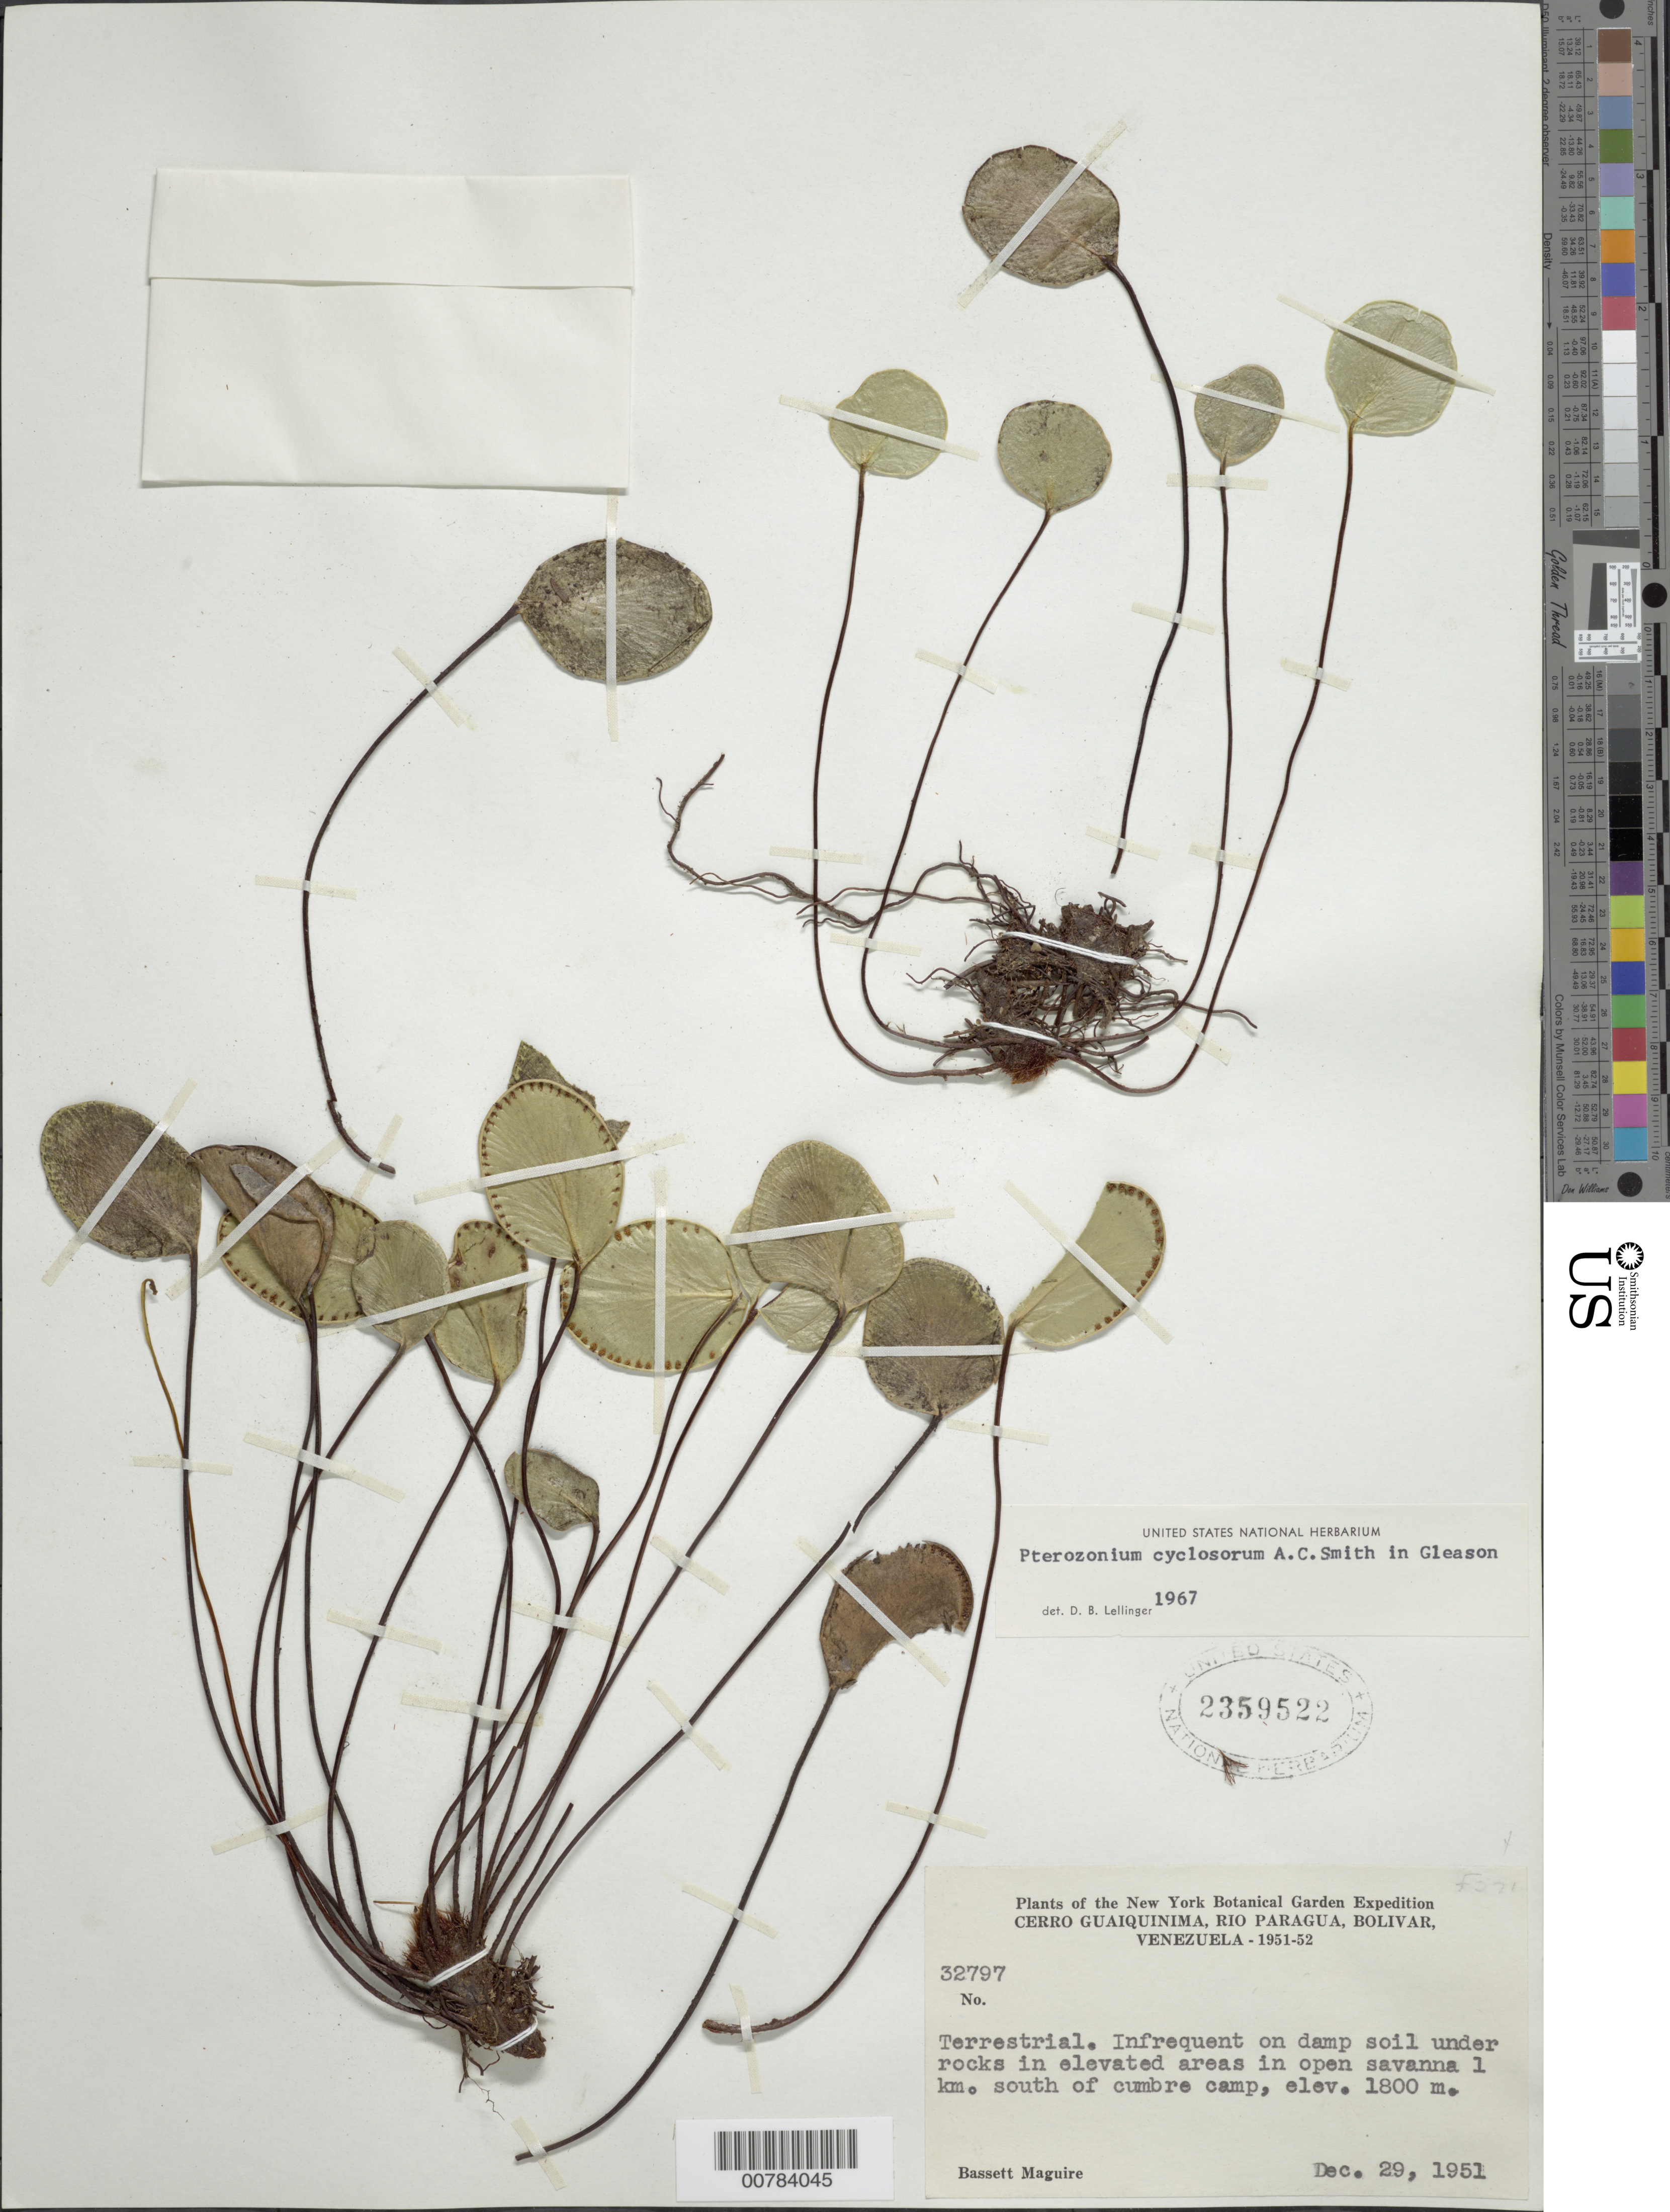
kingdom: Plantae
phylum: Tracheophyta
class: Polypodiopsida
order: Polypodiales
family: Pteridaceae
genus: Pterozonium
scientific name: Pterozonium cyclosorum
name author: A.C. Sm.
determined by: Lellinger, David B., (BOT), Smithsonian Institution - National Museum of Natural History (UNITED STATES)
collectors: B. Maguire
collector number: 32797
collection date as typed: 29-Dec-51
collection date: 1951-12-29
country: Venezuela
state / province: Bolívar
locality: Cerro Guaiquinima, Río Paragua, 1 km S of Cumbre Camp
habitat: Damp soil under rocks in elevated areas in open savanna 1 km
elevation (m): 1800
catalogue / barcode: US 2359522